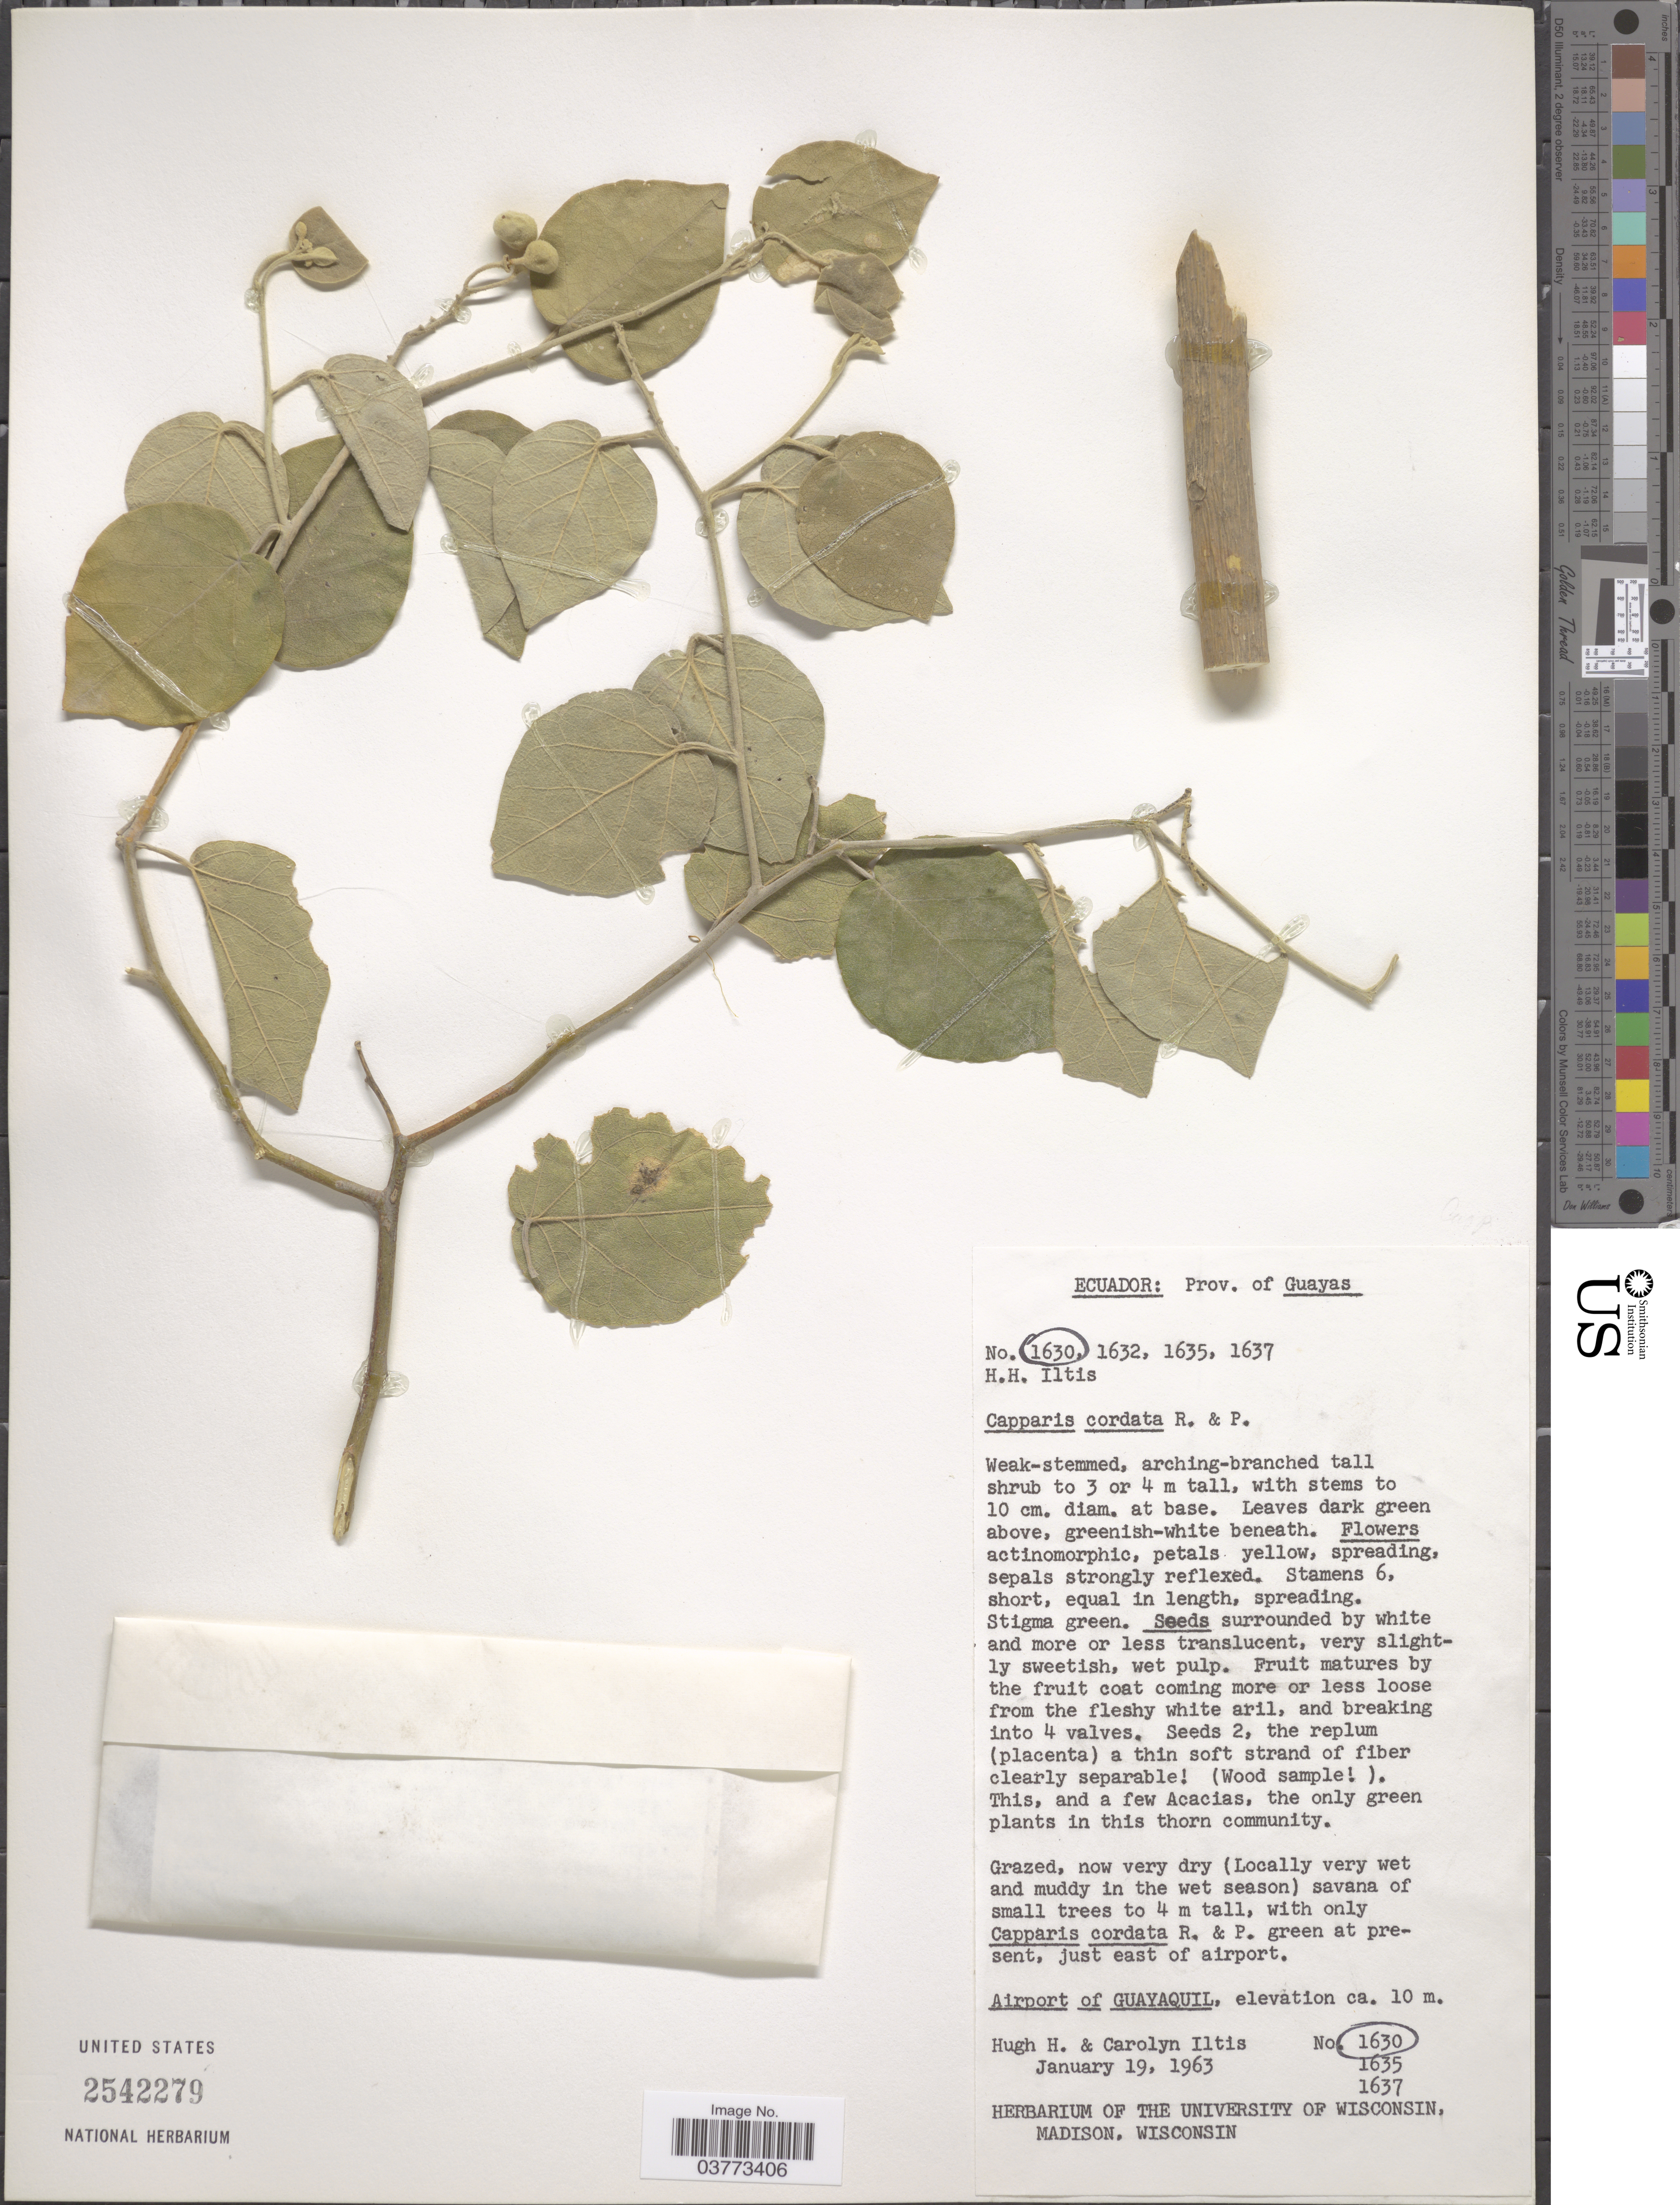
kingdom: Plantae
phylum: Tracheophyta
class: Magnoliopsida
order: Brassicales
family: Capparaceae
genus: Capparicordis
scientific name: Capparicordis crotonoides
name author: (Kunth) Iltis & Cornejo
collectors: H. Iltis & C. G. Iltis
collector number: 1630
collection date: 1963-01-19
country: Ecuador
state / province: Guayas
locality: Airport of Guayaquil.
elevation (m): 10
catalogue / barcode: US 2542279